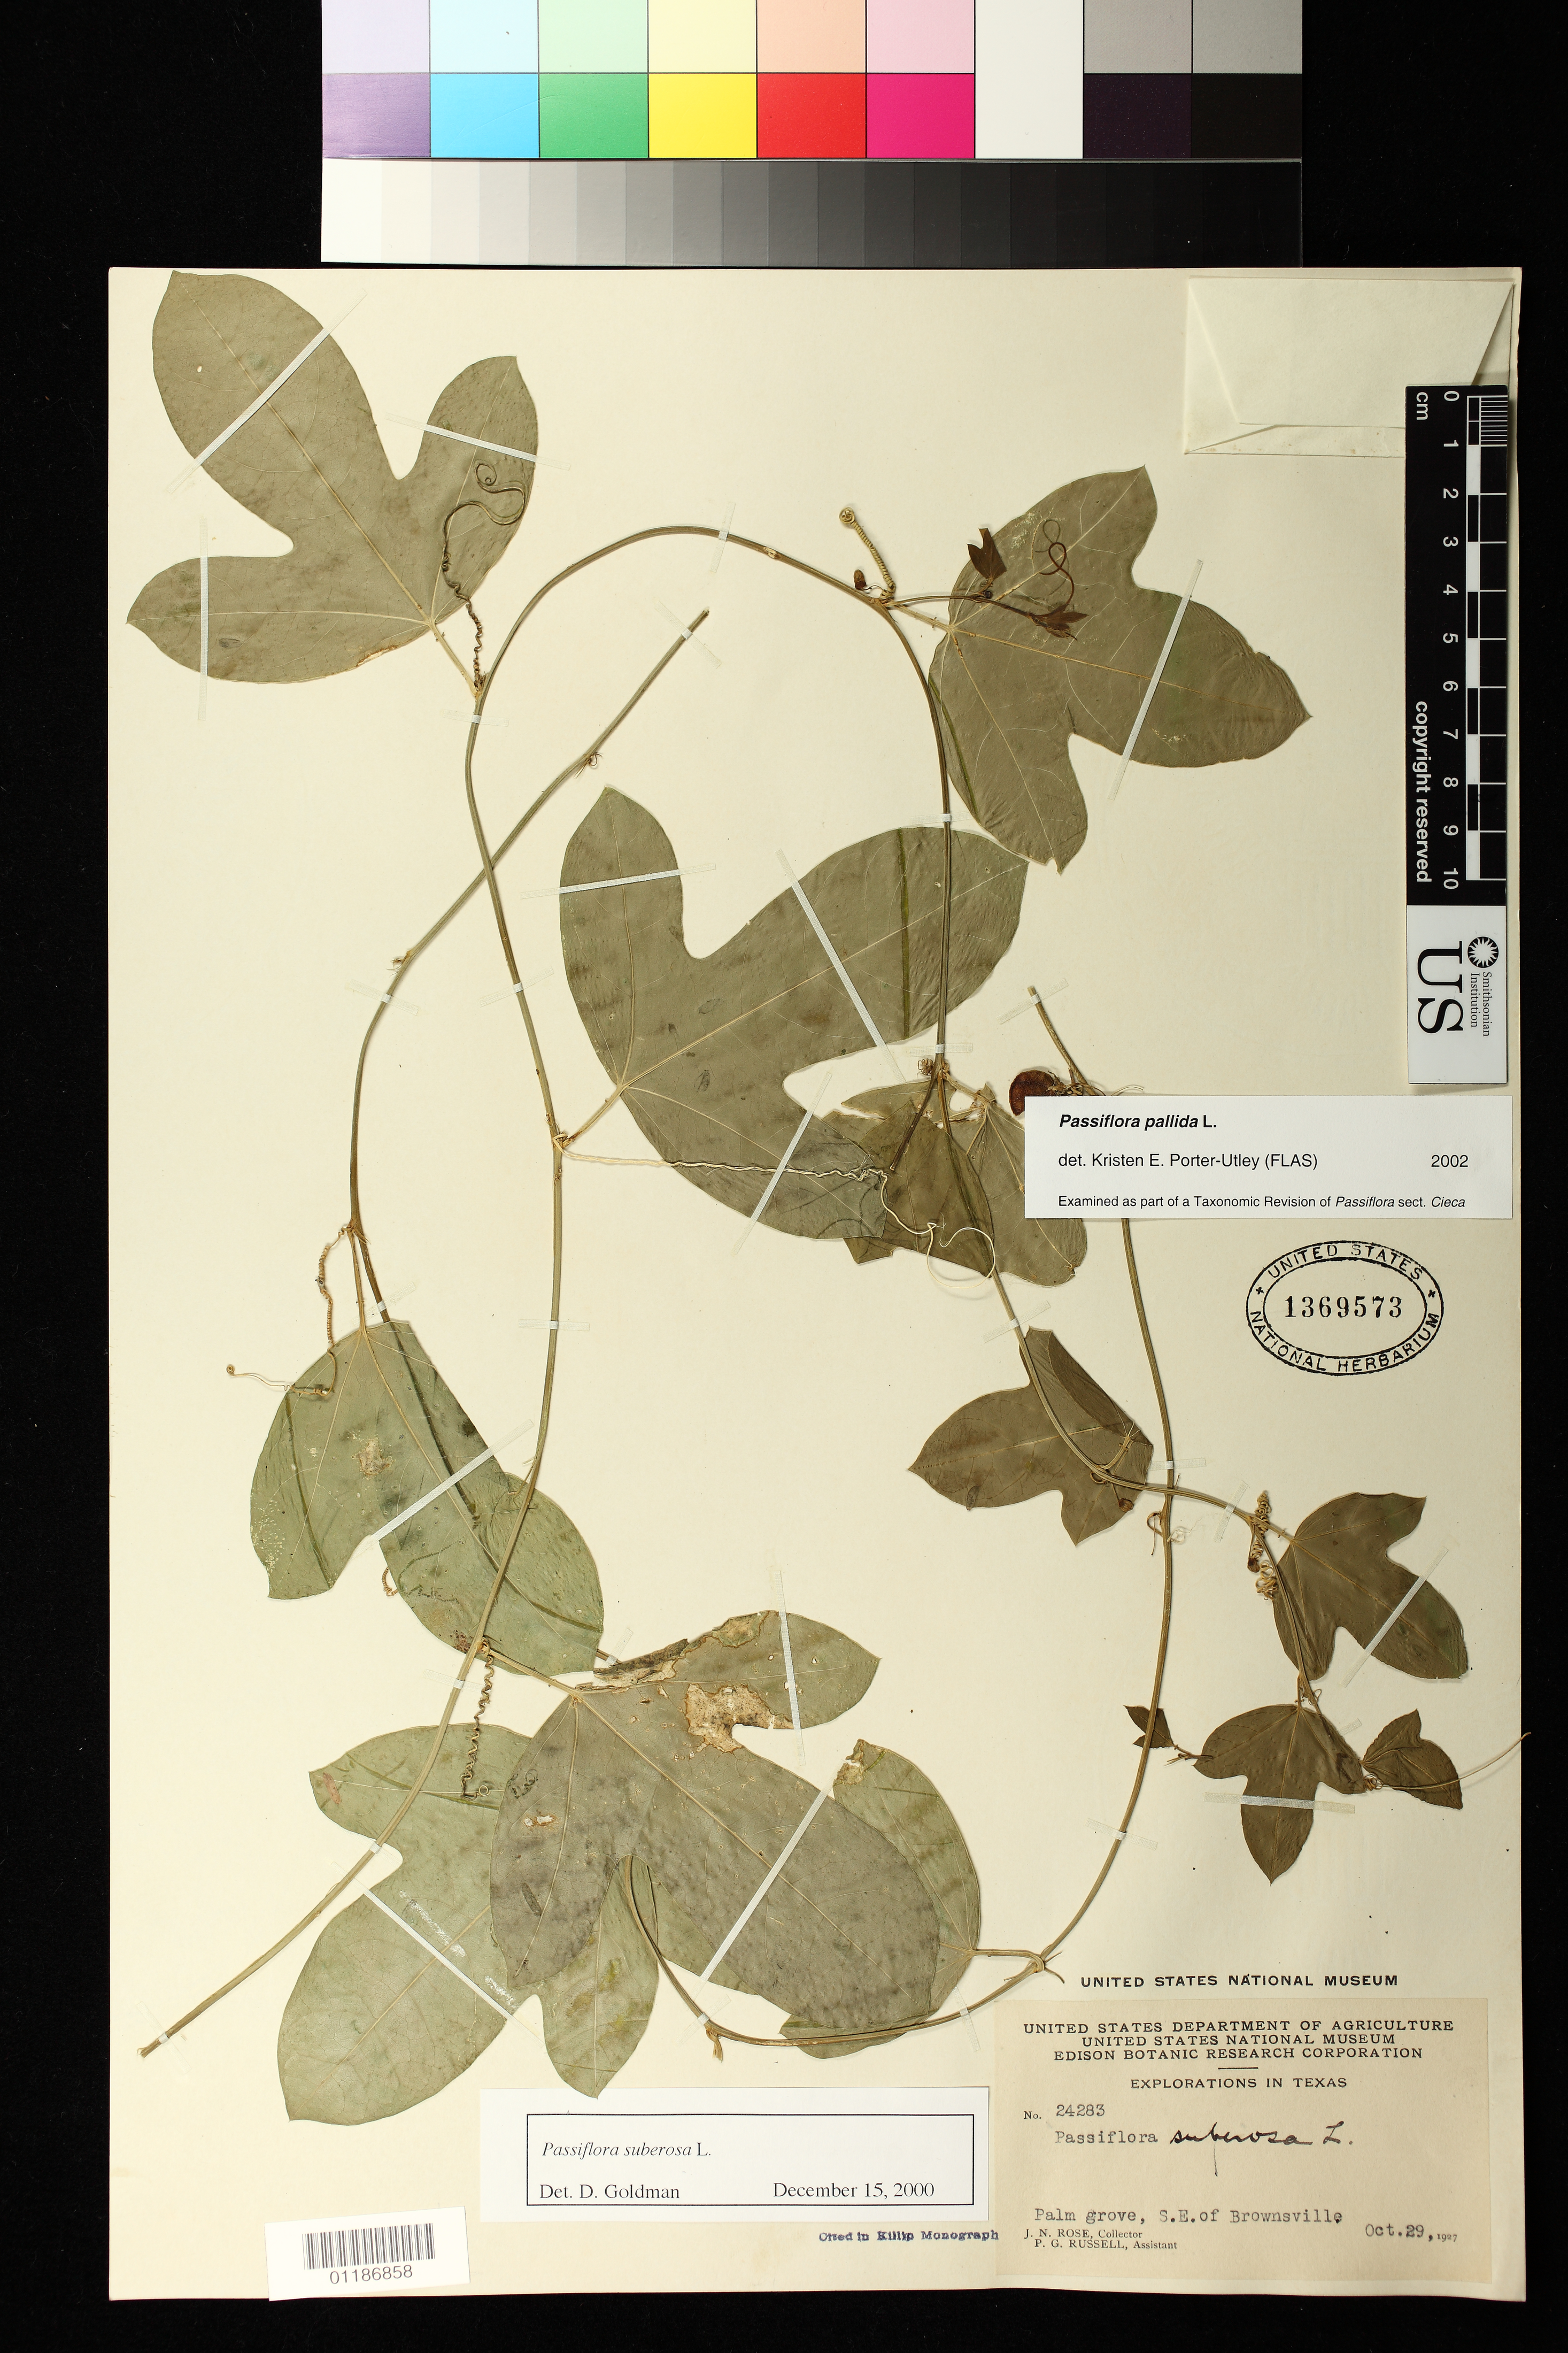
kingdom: Plantae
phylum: Tracheophyta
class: Magnoliopsida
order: Malpighiales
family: Passifloraceae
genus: Passiflora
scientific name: Passiflora pallida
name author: L.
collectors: J. N. Rose & P. G. Russell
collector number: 24283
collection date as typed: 29 Oct 1927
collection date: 1927-10-29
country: United States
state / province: Texas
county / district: Cameron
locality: Palm Grove SE of Brownsville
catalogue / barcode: US 1369573